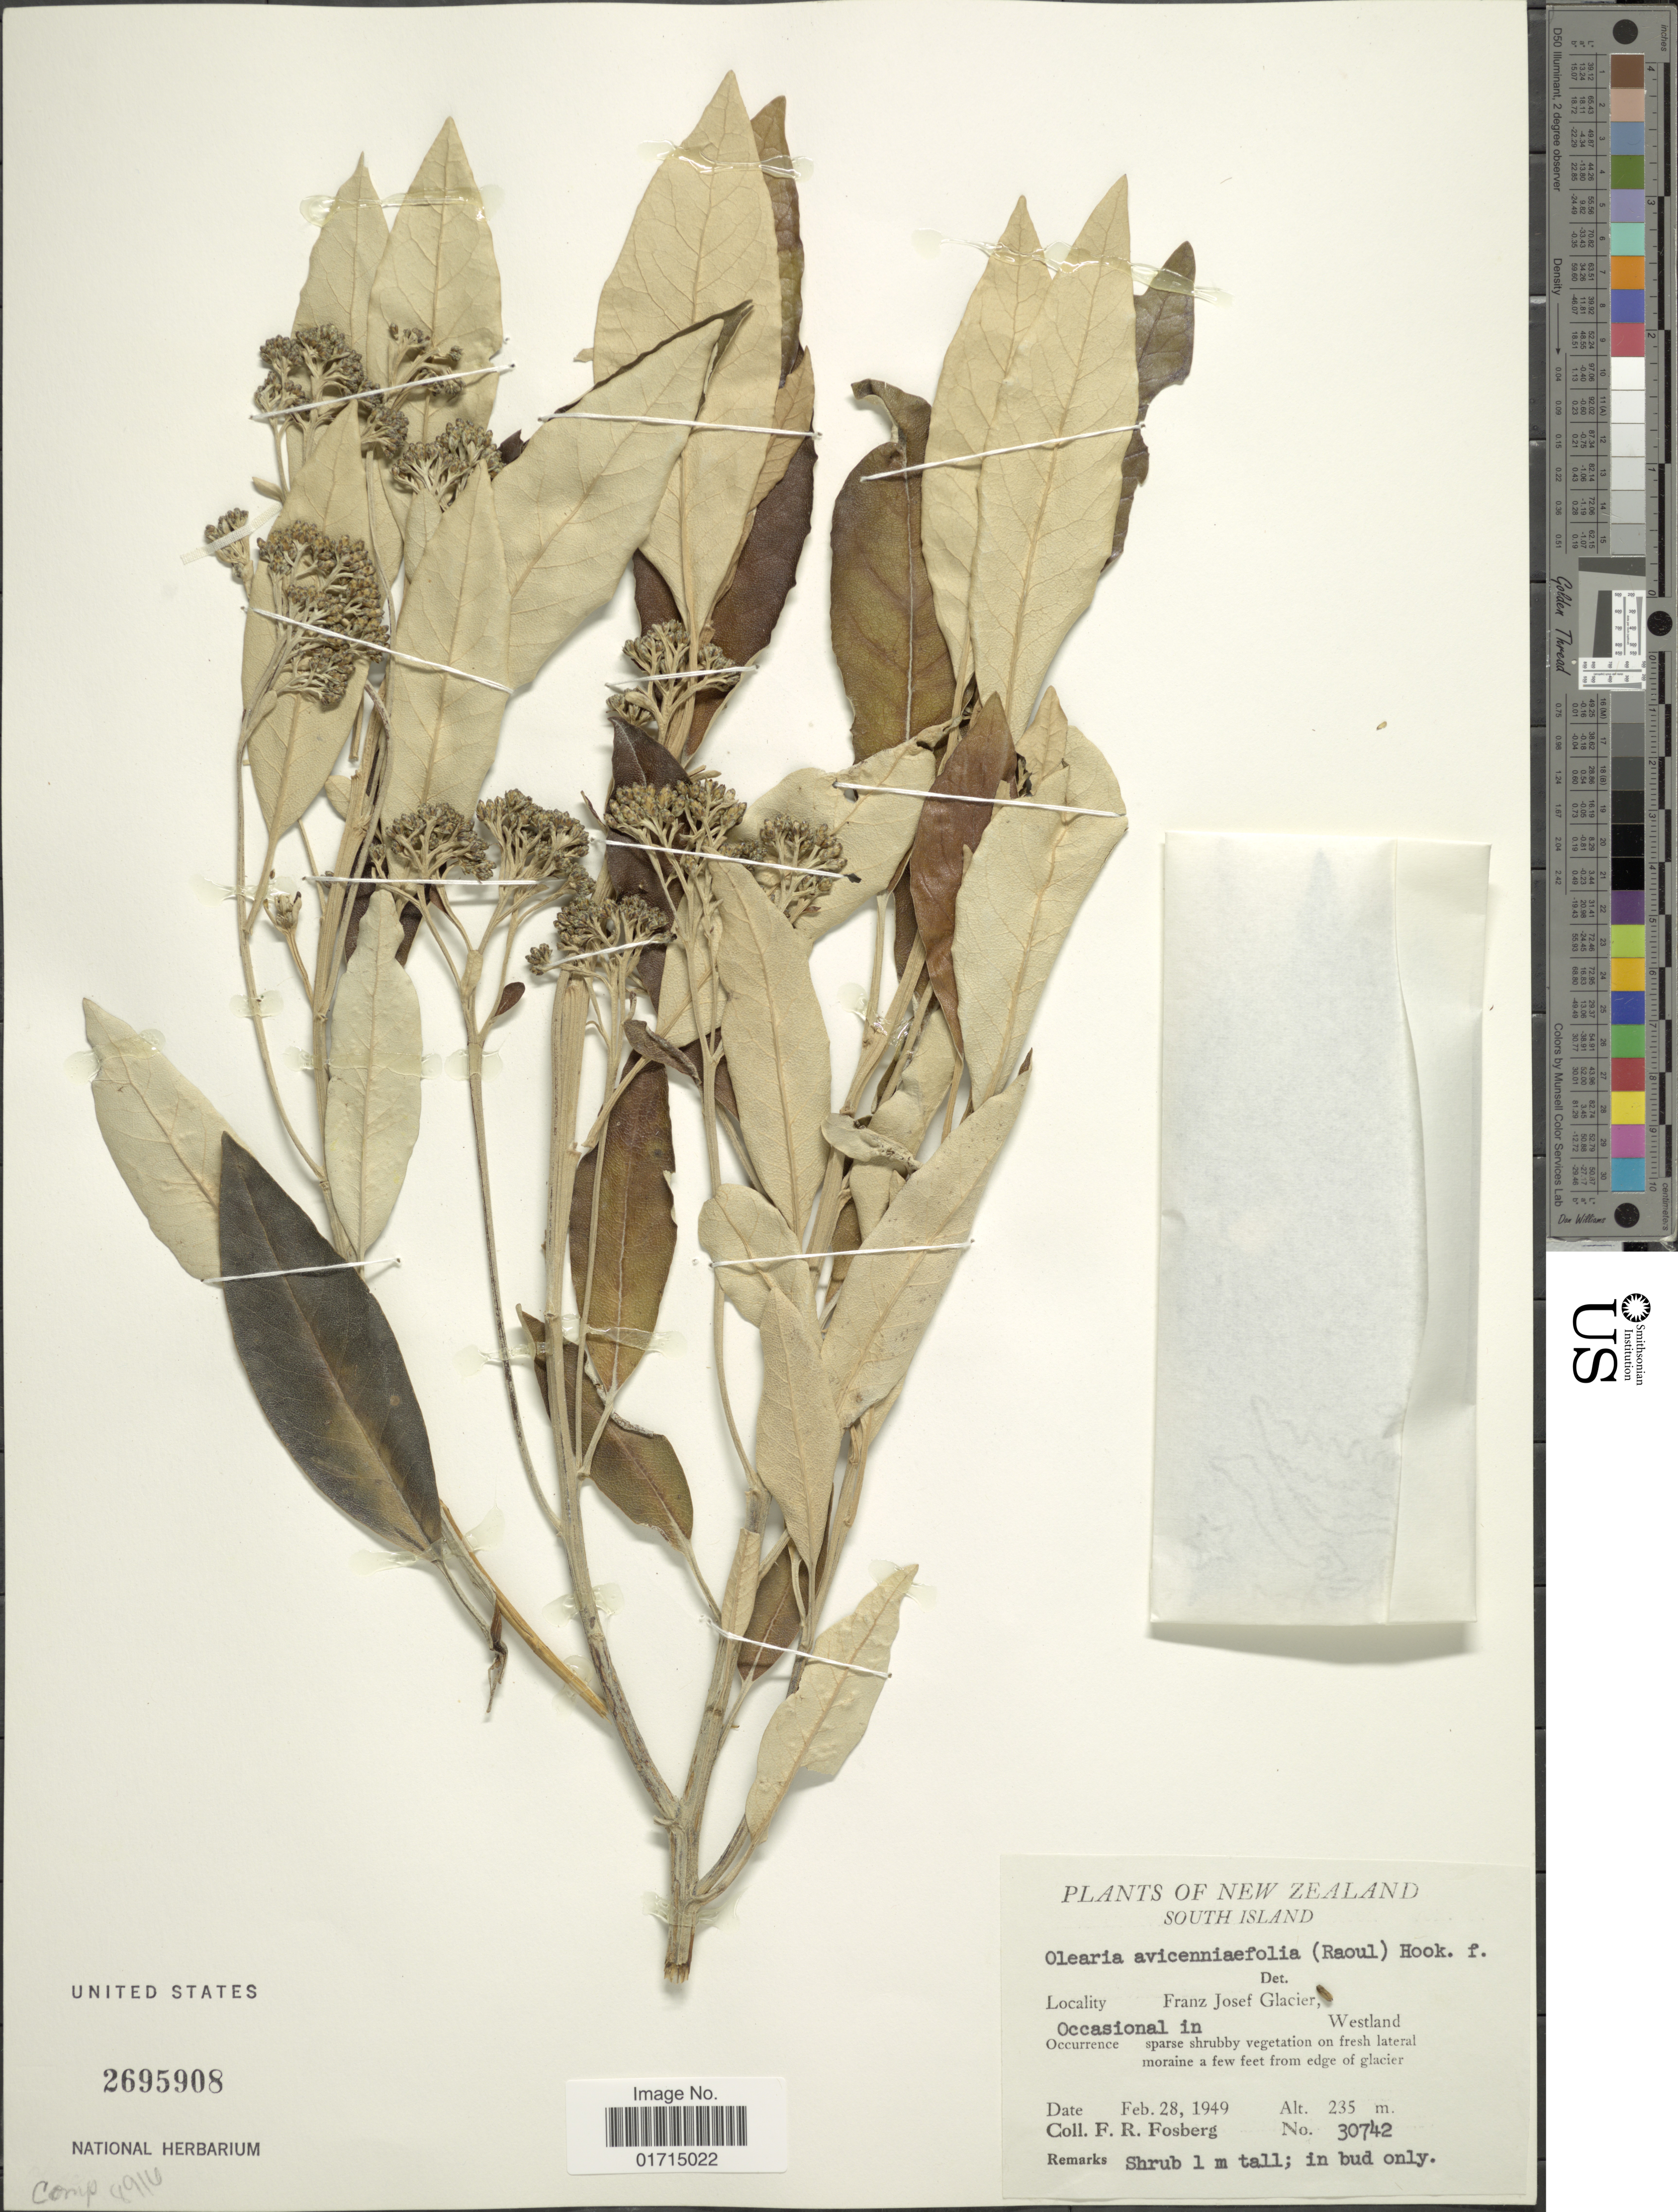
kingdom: Plantae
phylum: Tracheophyta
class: Magnoliopsida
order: Asterales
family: Asteraceae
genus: Olearia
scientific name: Olearia avicenniifolia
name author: (Raoul) Hook. f.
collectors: F. R. Fosberg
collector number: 30742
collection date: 1949-02-28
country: New Zealand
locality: New Zealand. South Island. Franz Josef Glacier, Westland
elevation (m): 235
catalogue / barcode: US 2695908